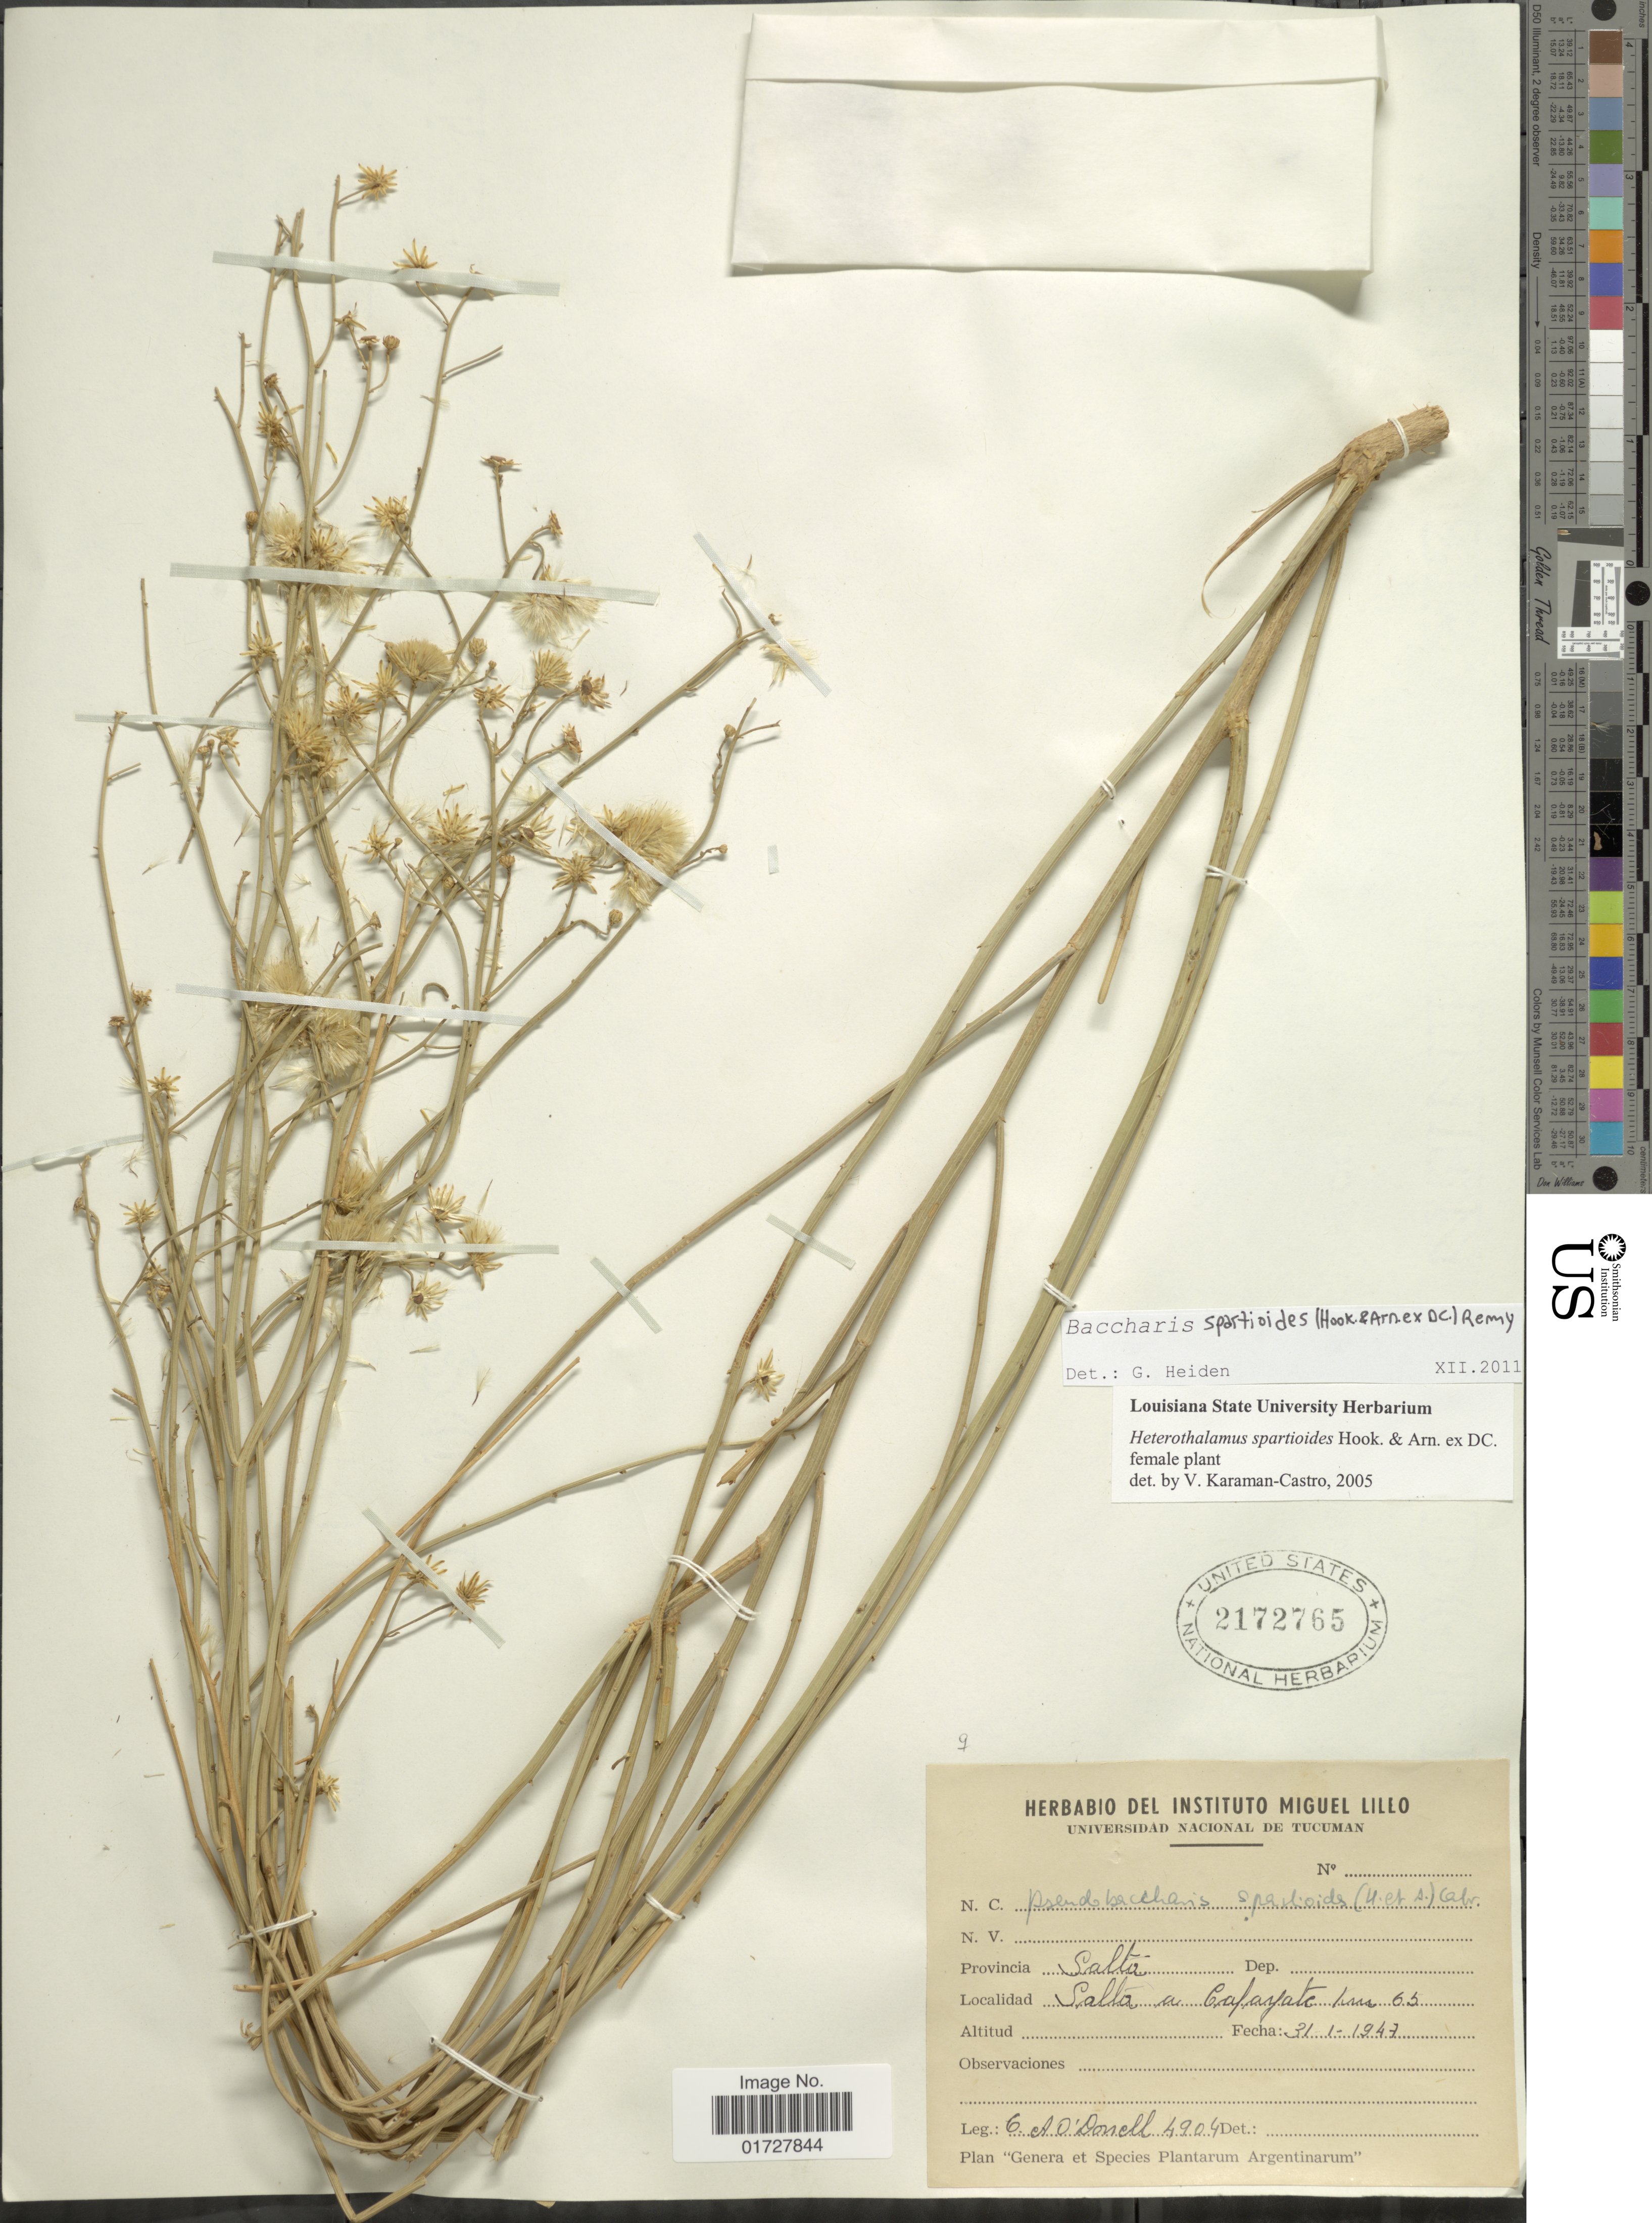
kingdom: Plantae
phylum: Tracheophyta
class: Magnoliopsida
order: Asterales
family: Asteraceae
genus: Baccharis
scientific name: Baccharis spartioides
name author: (Hook. & Arn. ex DC.) J. Rémy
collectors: C. A. O'Donell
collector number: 4904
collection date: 1947-01-31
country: Argentina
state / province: Salta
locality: Salta a Cafayate km 65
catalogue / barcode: US 2172765